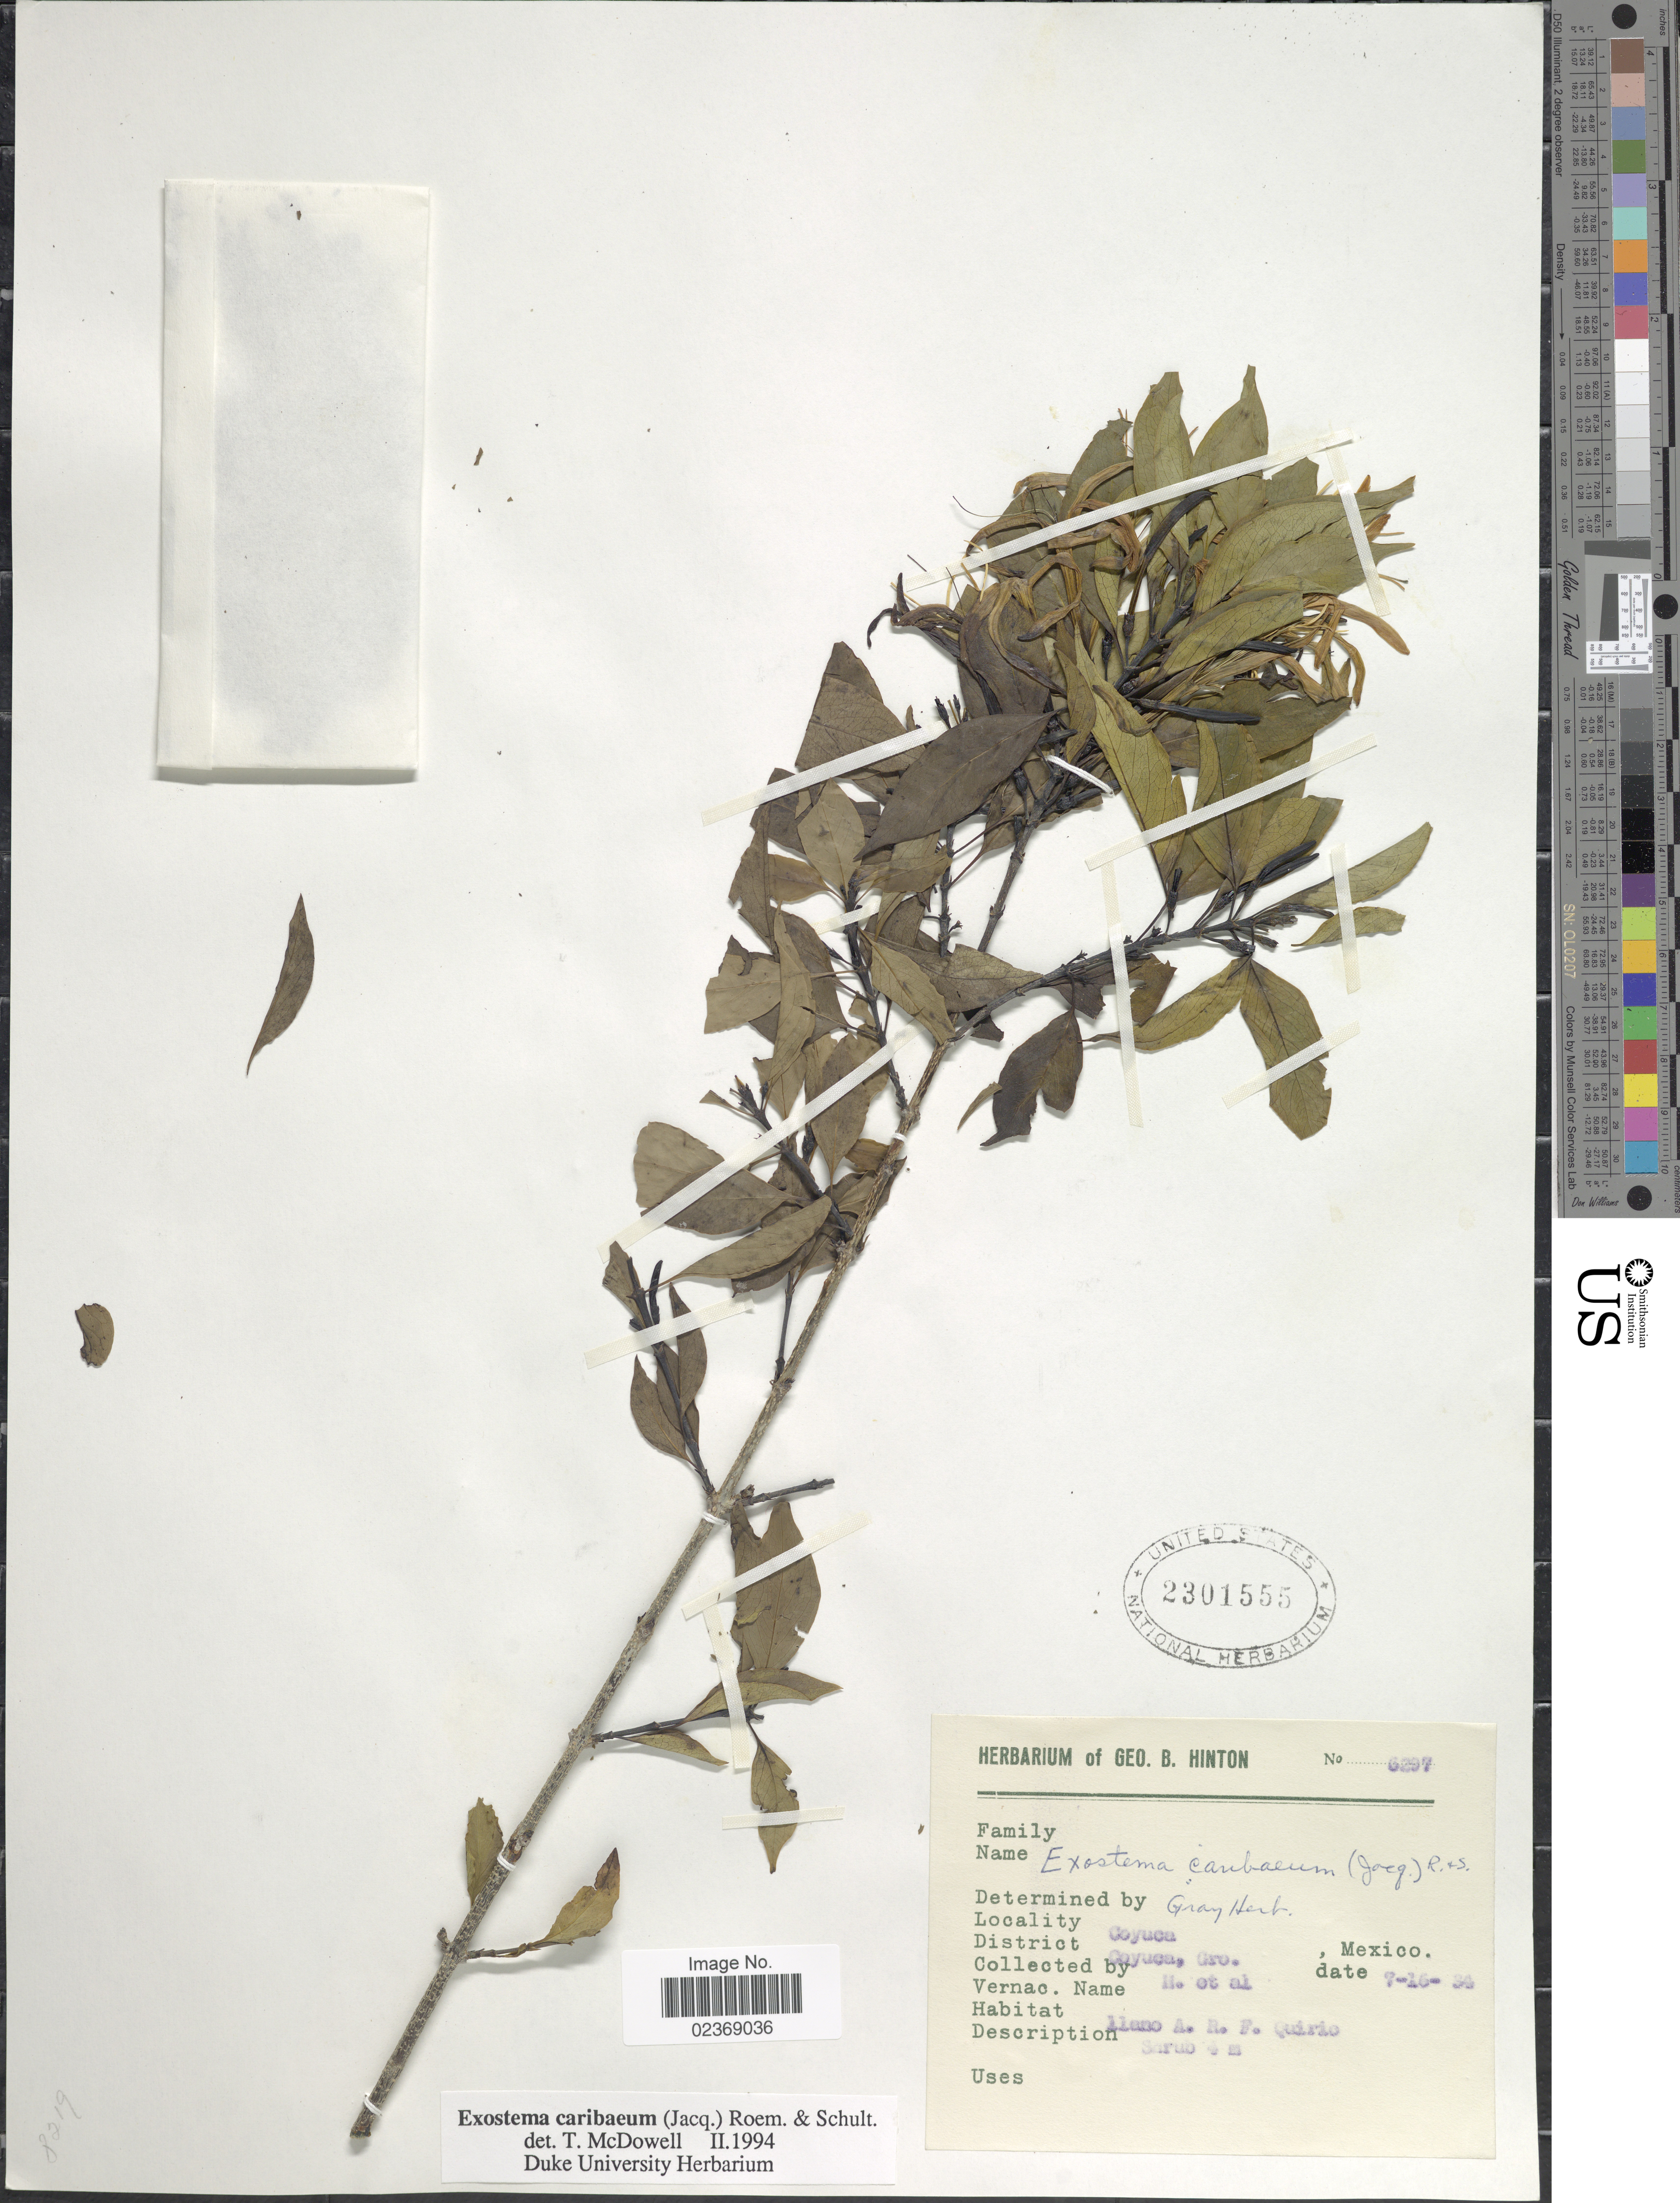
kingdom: Plantae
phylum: Tracheophyta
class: Magnoliopsida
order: Gentianales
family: Rubiaceae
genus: Exostema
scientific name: Exostema caribaeum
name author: (Jacq.) Roem. & Schult.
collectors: G. B. Hinton & et al.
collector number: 6297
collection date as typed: Transcribed d/m/y: 16/7/34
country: Mexico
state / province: Guerrero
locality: Coyuca, District Coyuca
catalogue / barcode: US 2301555